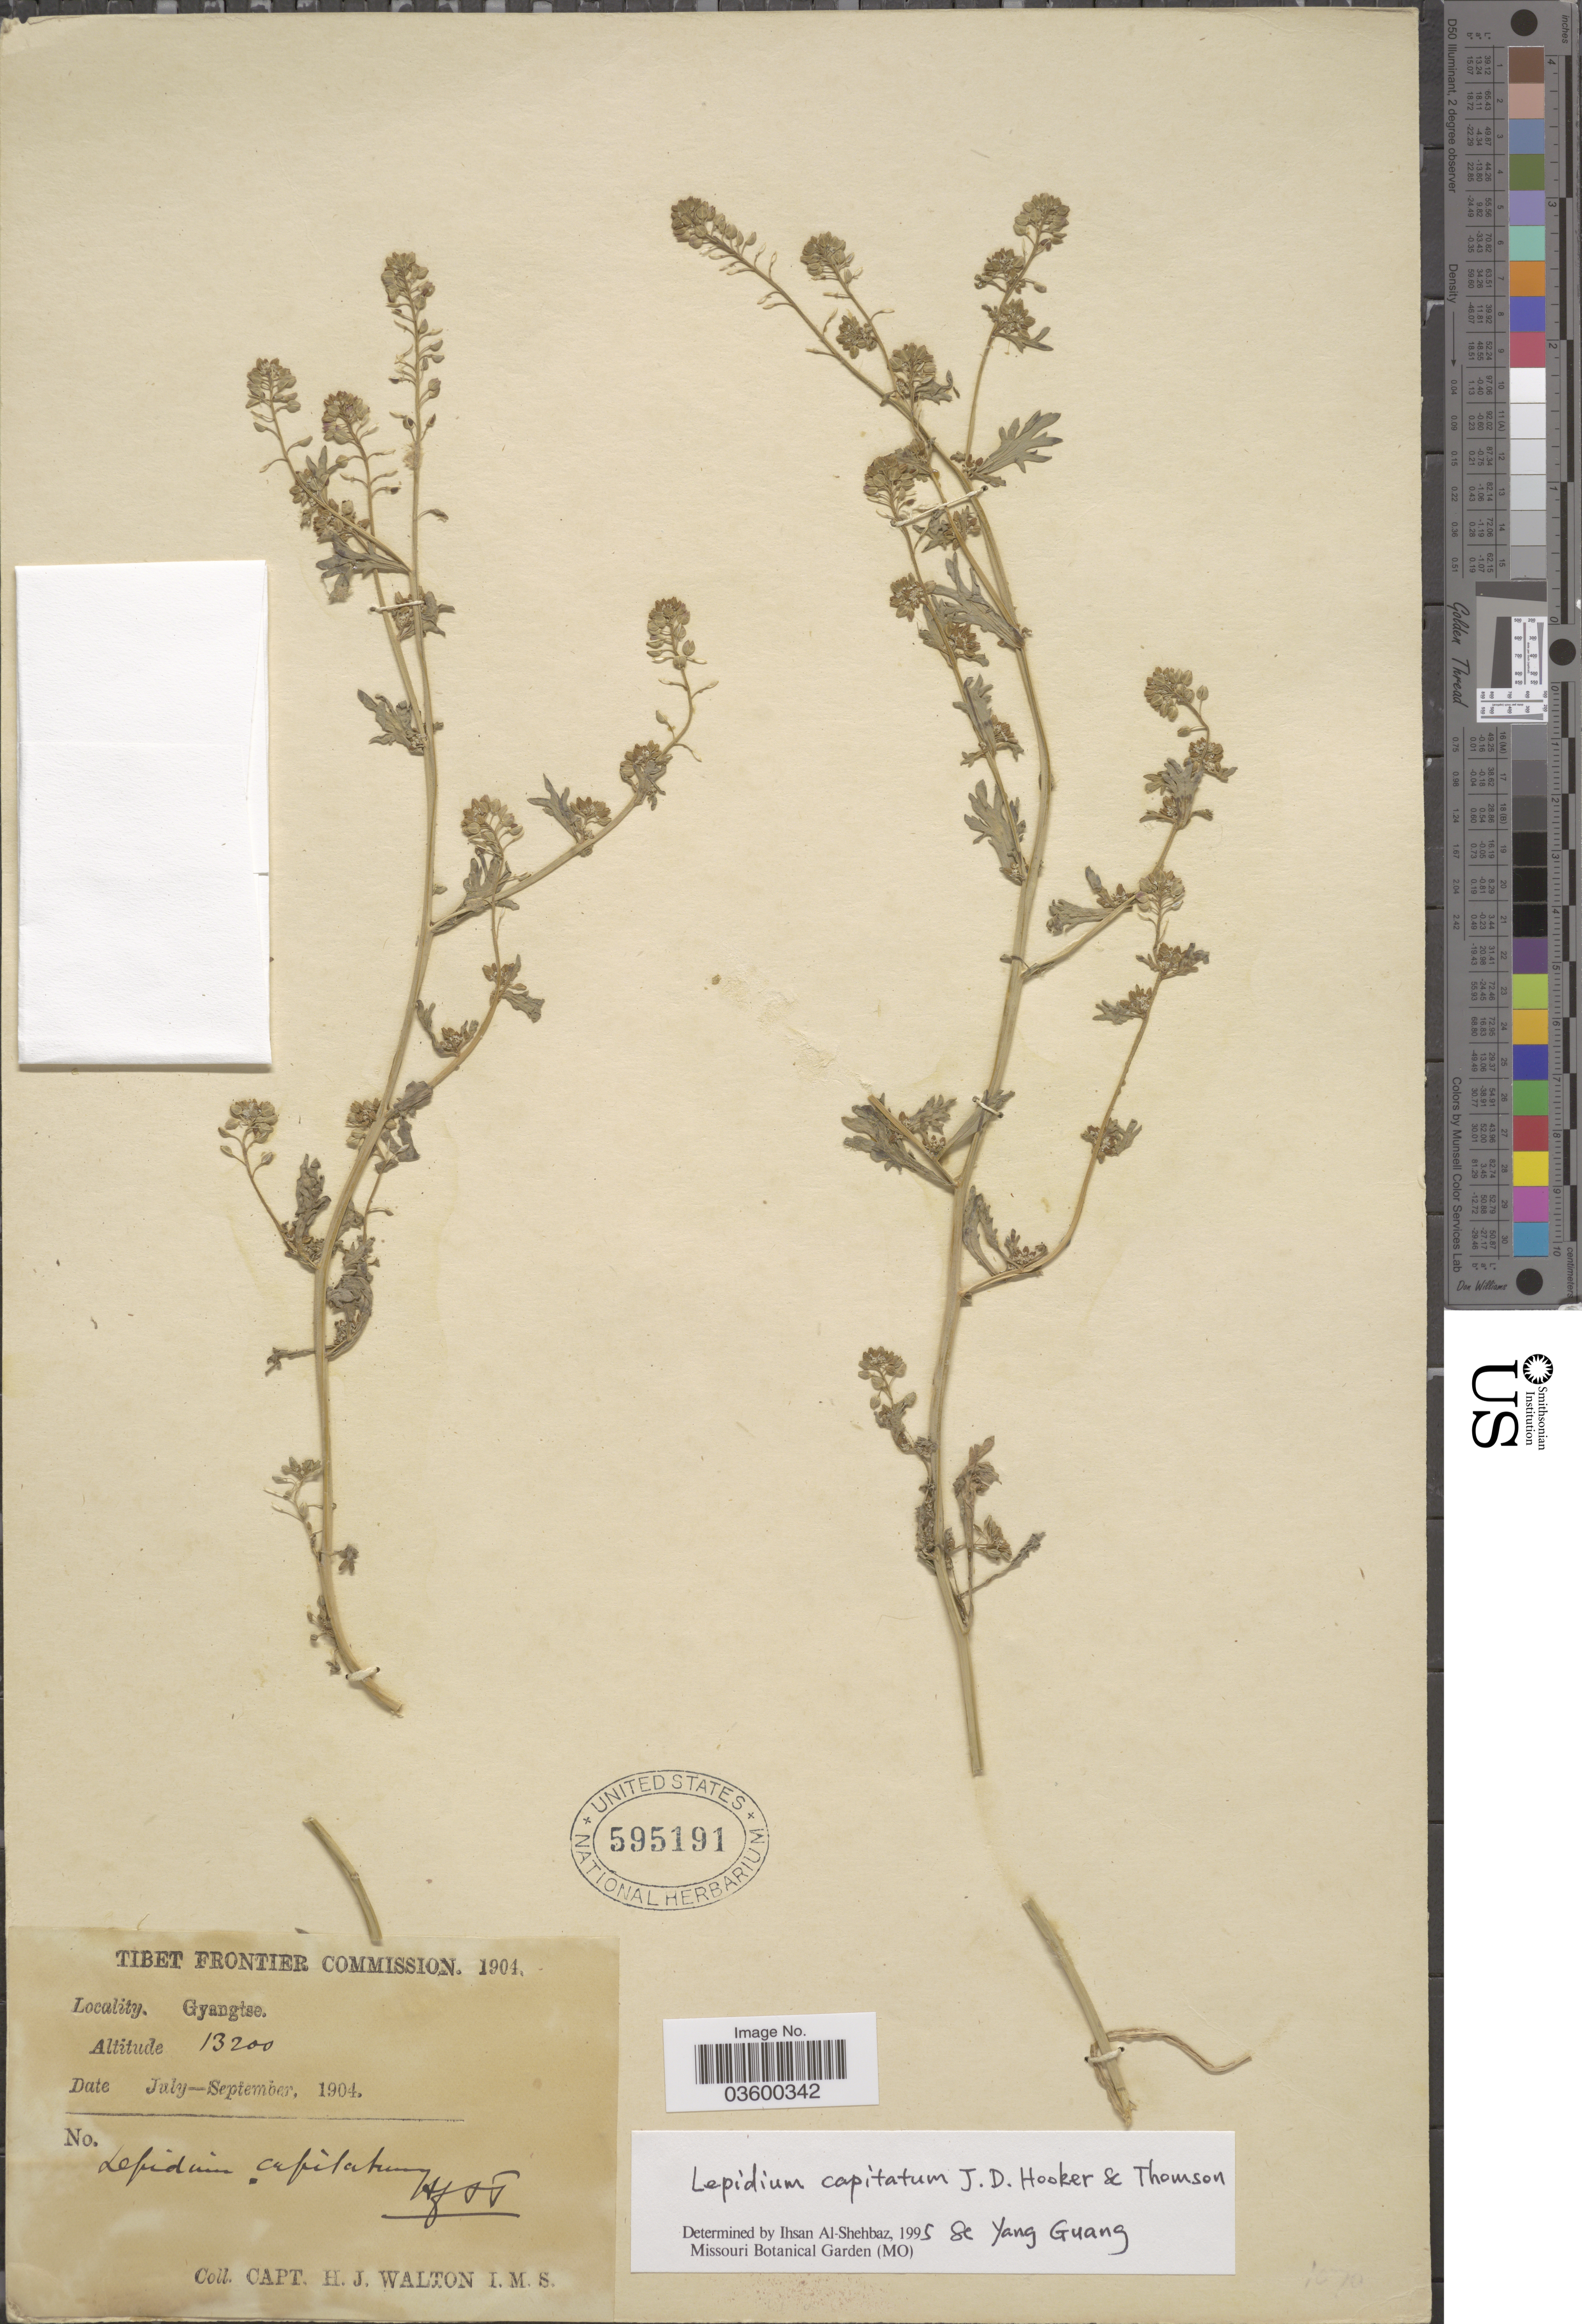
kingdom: Plantae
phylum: Tracheophyta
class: Magnoliopsida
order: Brassicales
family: Brassicaceae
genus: Lepidium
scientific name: Lepidium capitatum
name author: Hook. f. & Thomson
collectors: H. Walton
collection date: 1904-07/1904-09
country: China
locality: Gyangtse.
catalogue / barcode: US 595191